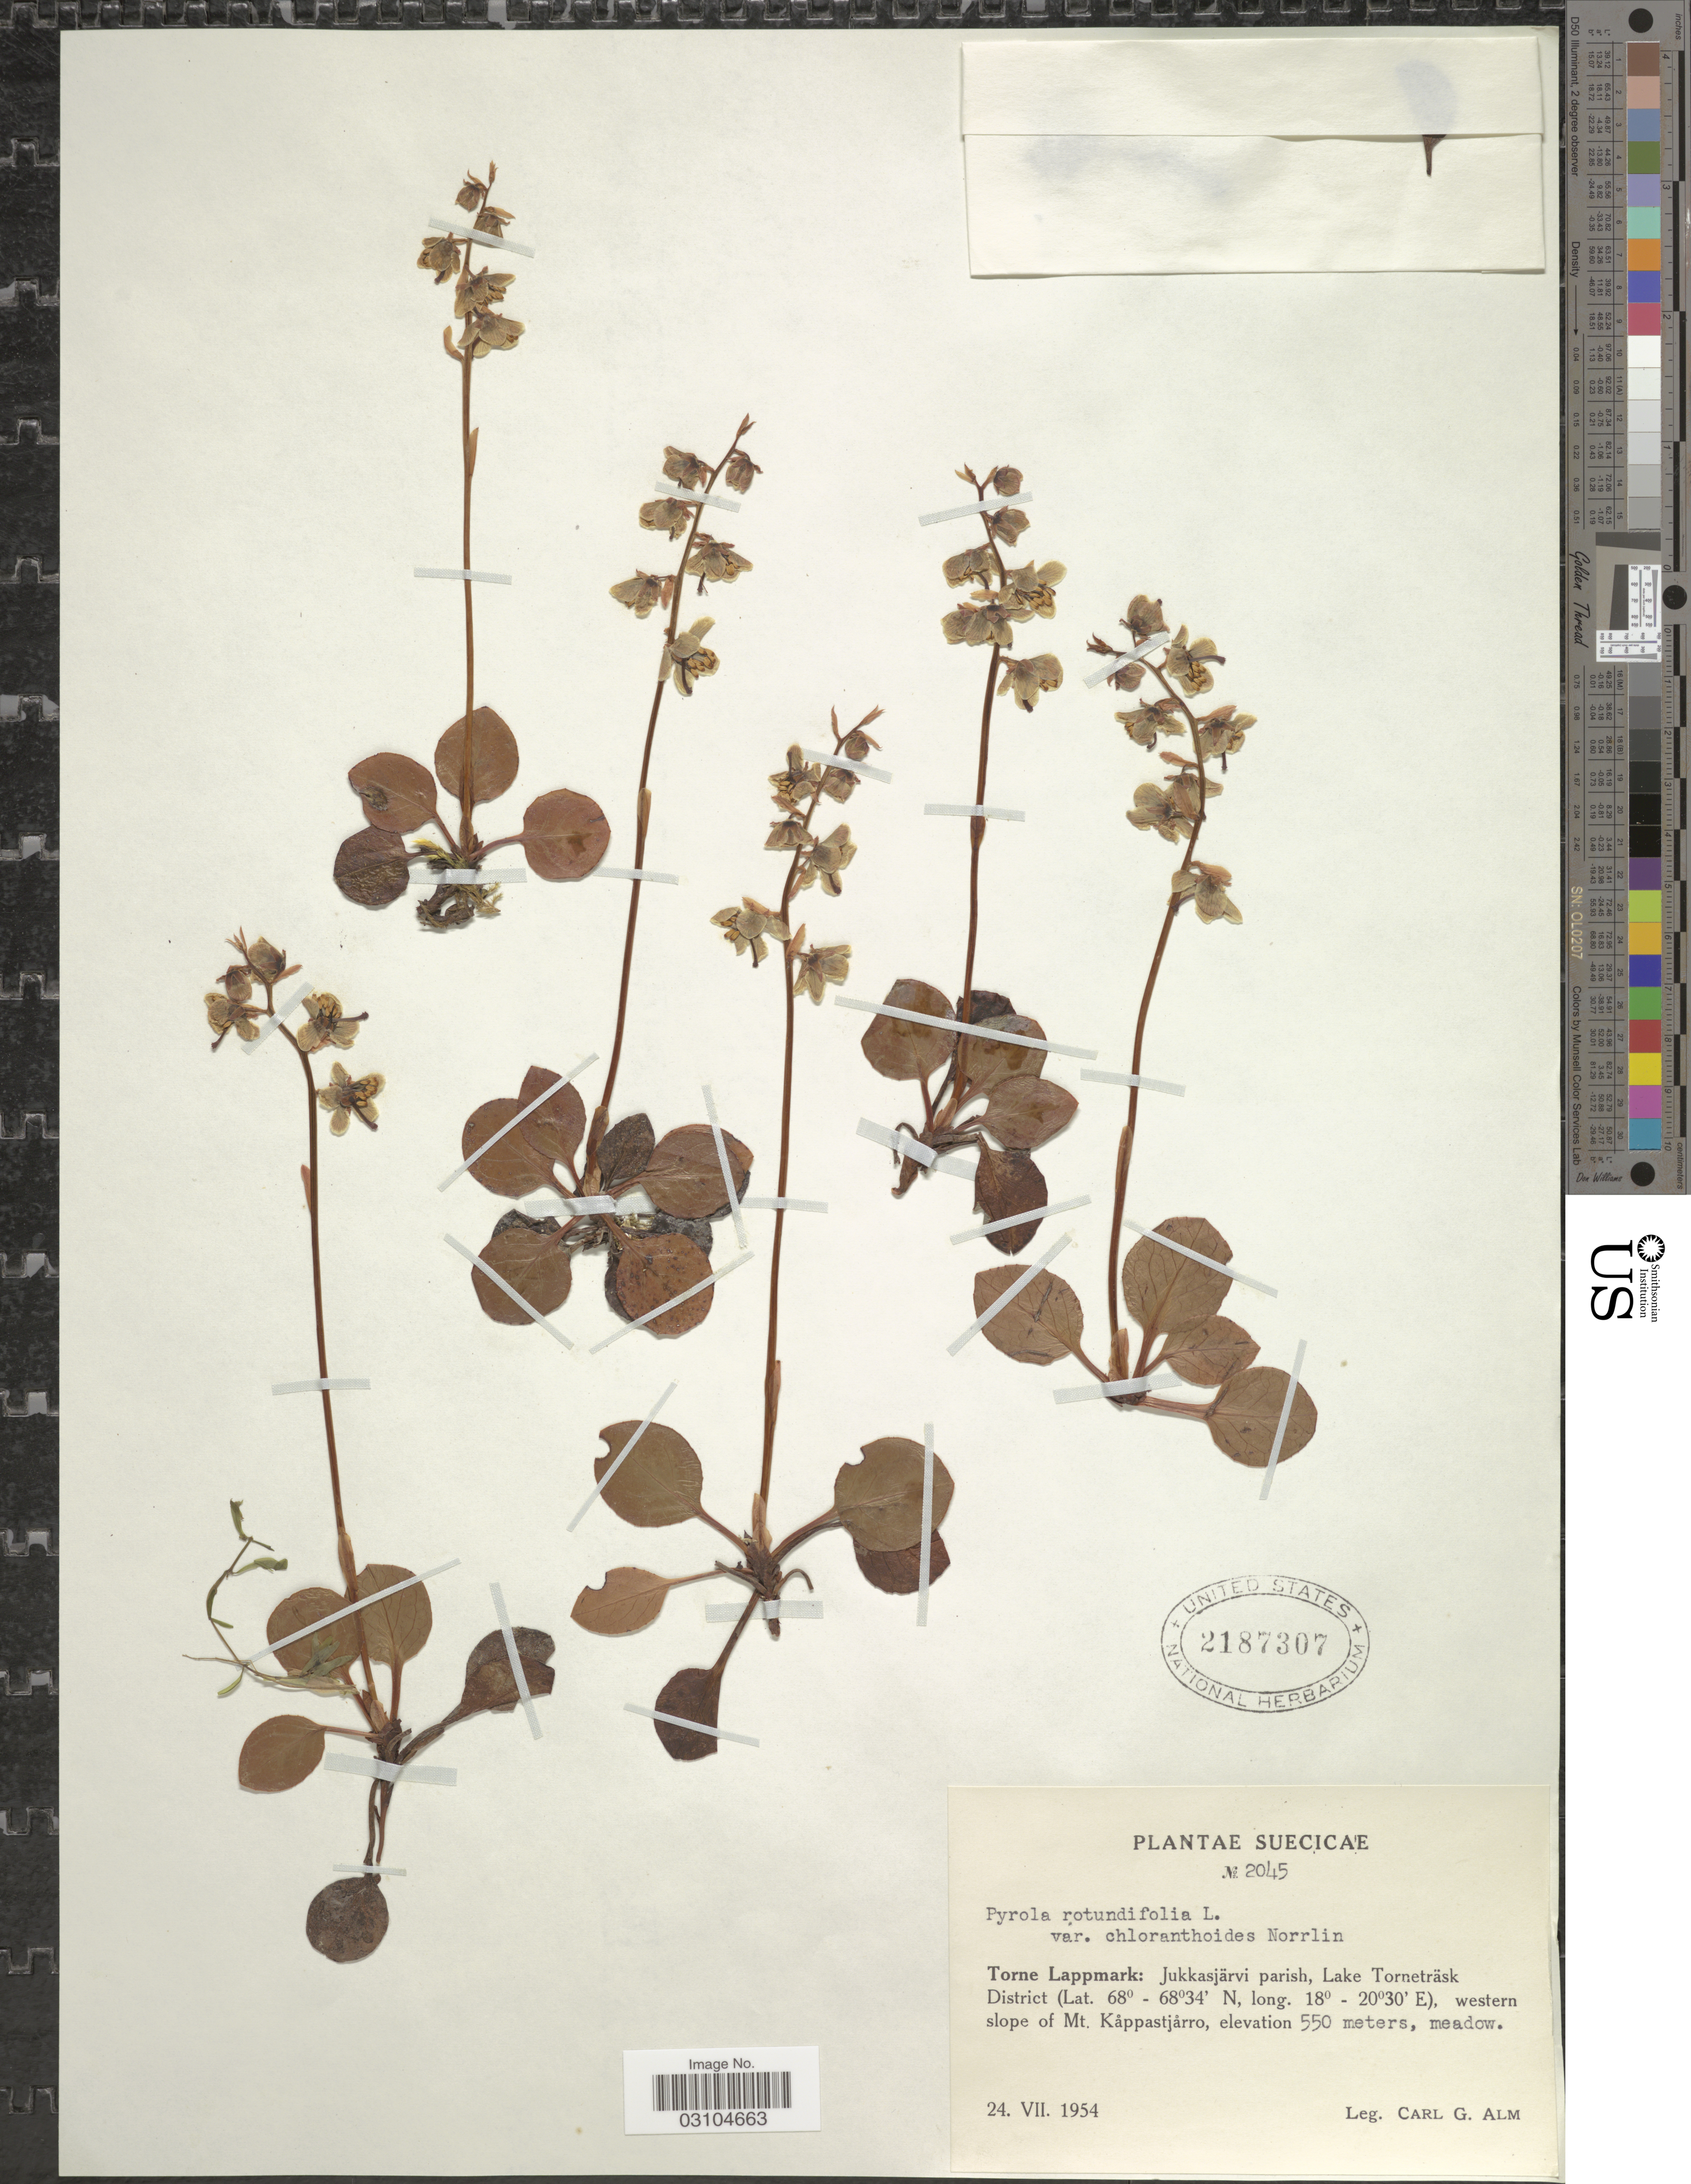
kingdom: Plantae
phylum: Tracheophyta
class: Magnoliopsida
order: Ericales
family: Ericaceae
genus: Pyrola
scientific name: Pyrola rotundifolia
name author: L.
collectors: C. G. Alm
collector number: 2045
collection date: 1954-07-24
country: Sweden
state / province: Norrbotten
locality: Suecicæ. Torne Lappmark: Jukkasjärvi parish, Lake Torneträsk District, western slope of Mt. Kåppastjårro.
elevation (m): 550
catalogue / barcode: US 2187307